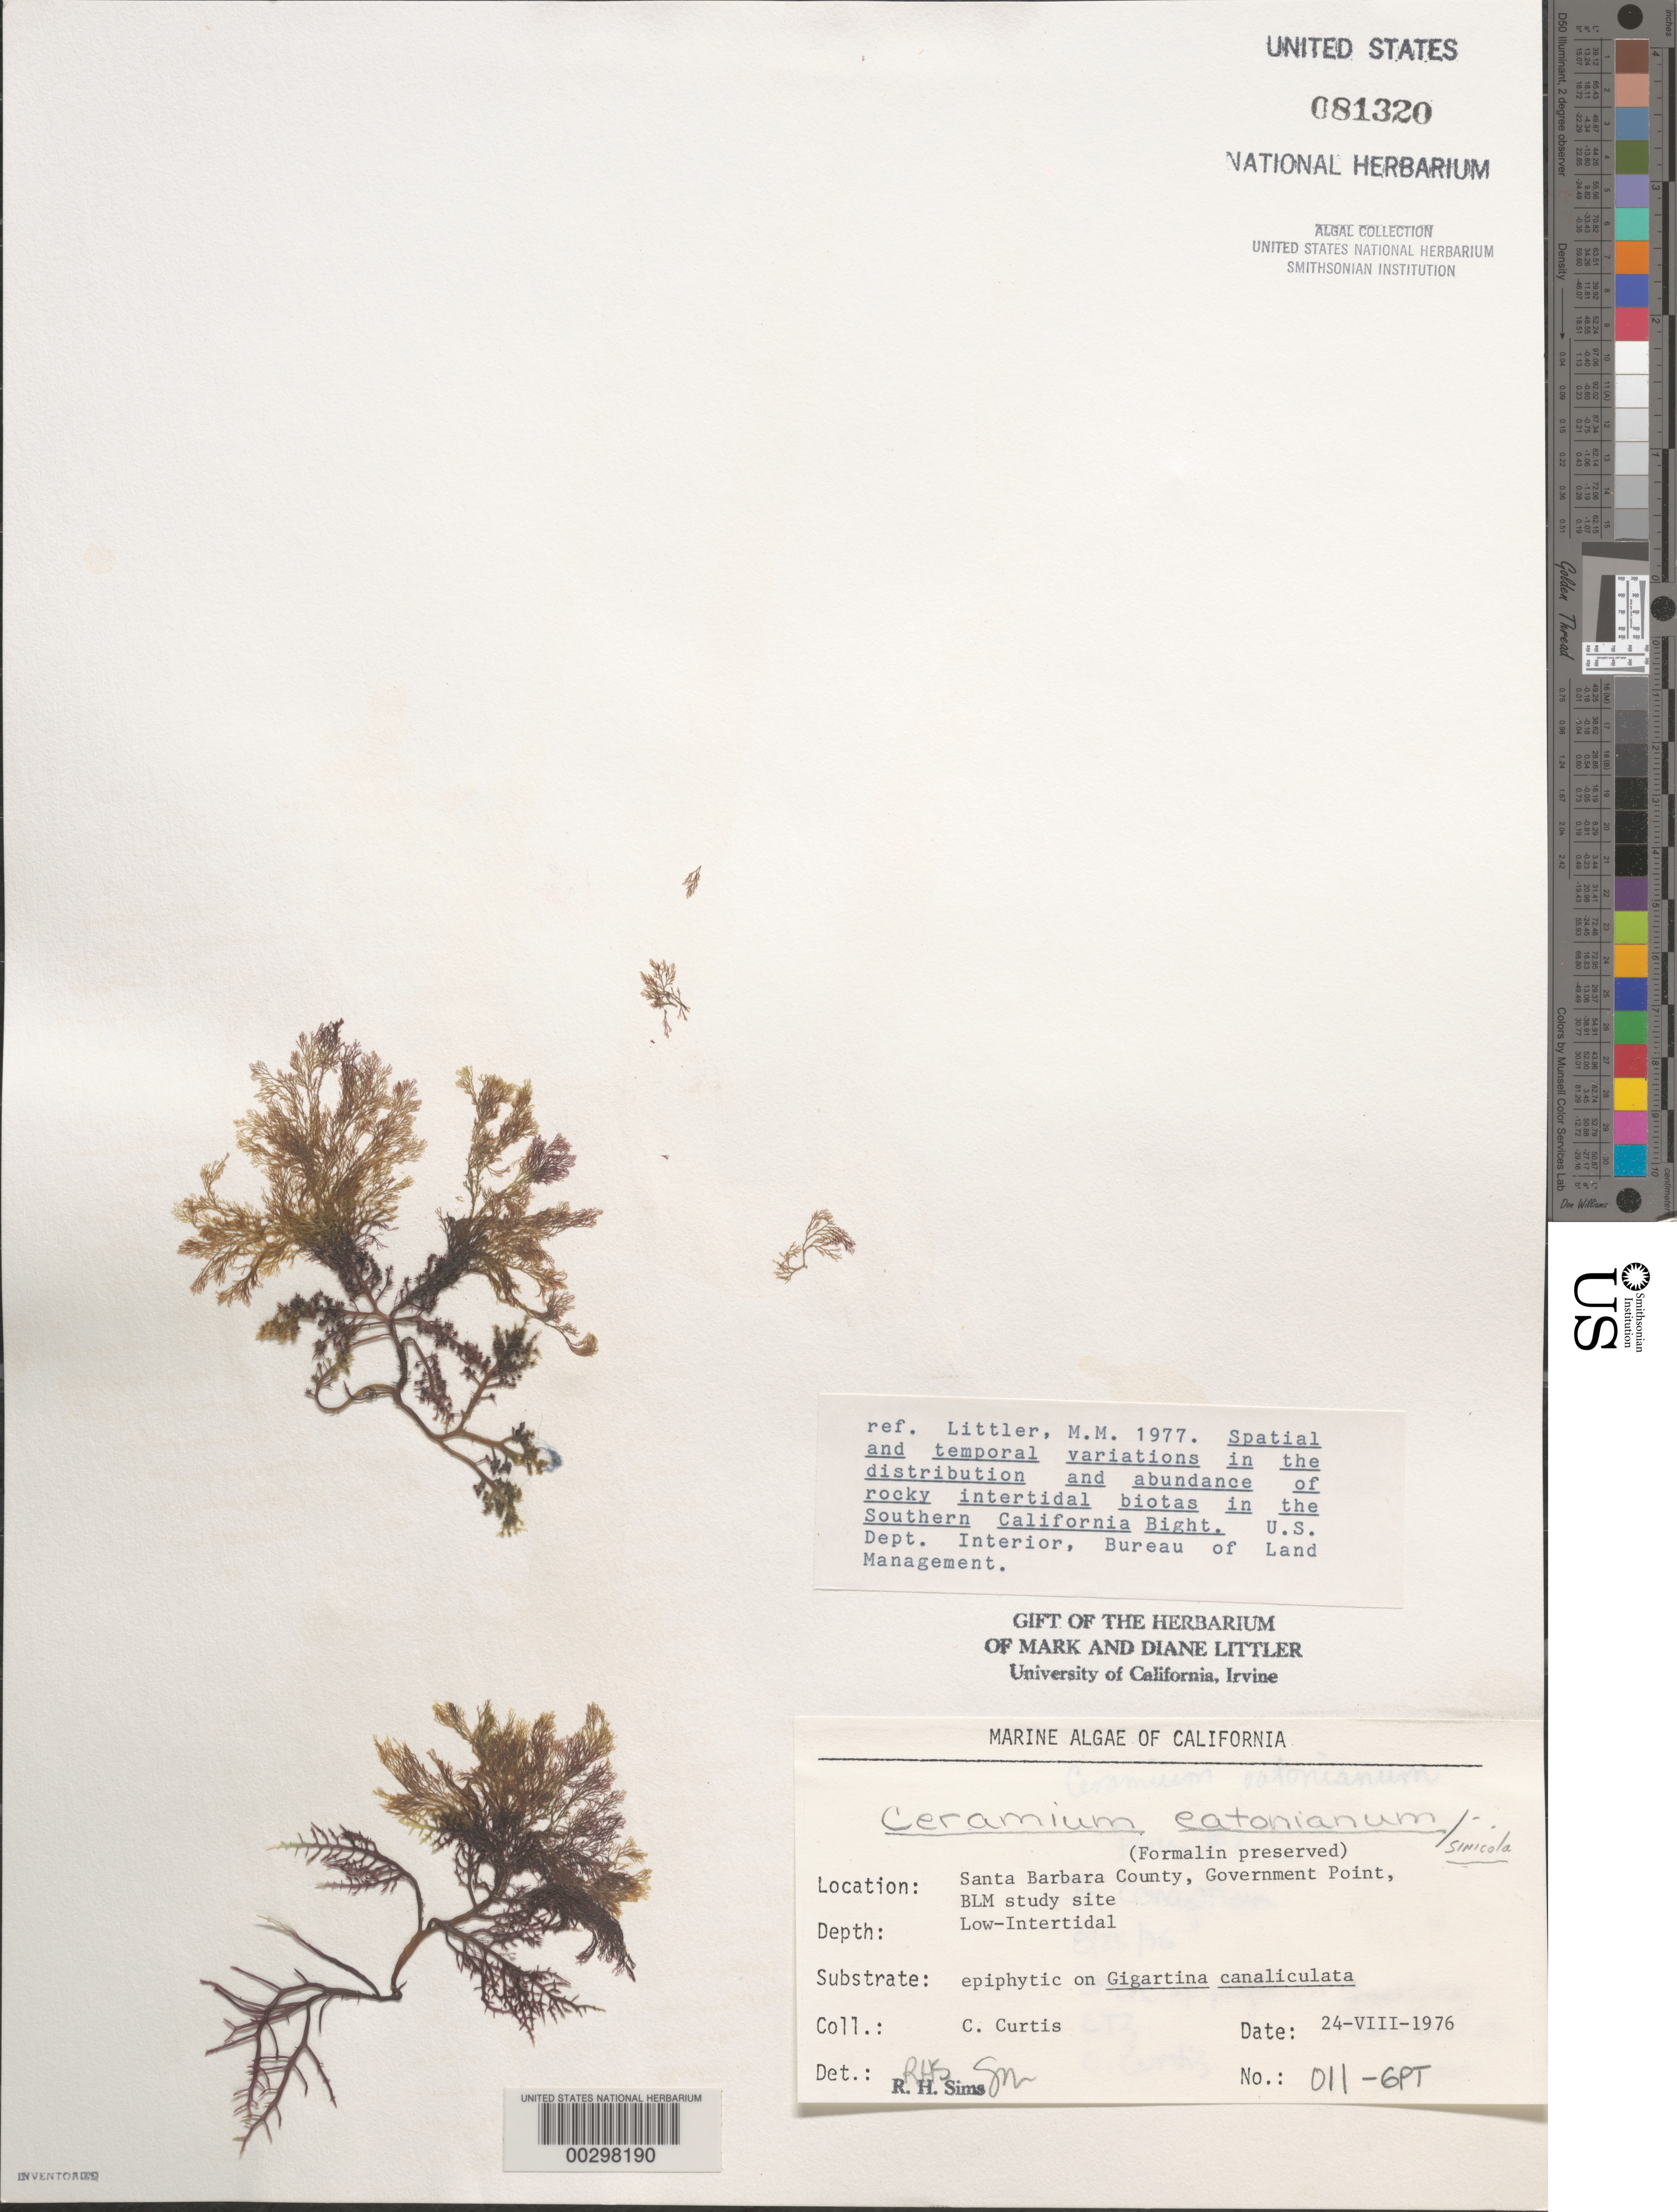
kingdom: Plantae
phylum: Rhodophyta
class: Florideophyceae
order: Ceramiales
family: Ceramiaceae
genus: Corallophila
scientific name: Corallophila eatoniana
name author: (Farl.) T.O. Cho et al.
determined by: Algae name updating Project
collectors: C. Curtis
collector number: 011-gpt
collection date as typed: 24 Aug 1976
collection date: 1976-08-24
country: United States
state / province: California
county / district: Santa Barbara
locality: Government Point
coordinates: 34 26'31"N, 120 24'06"W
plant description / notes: BLM-SOCALBIGHT Rocky Intertidal Survey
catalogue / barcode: US 81320